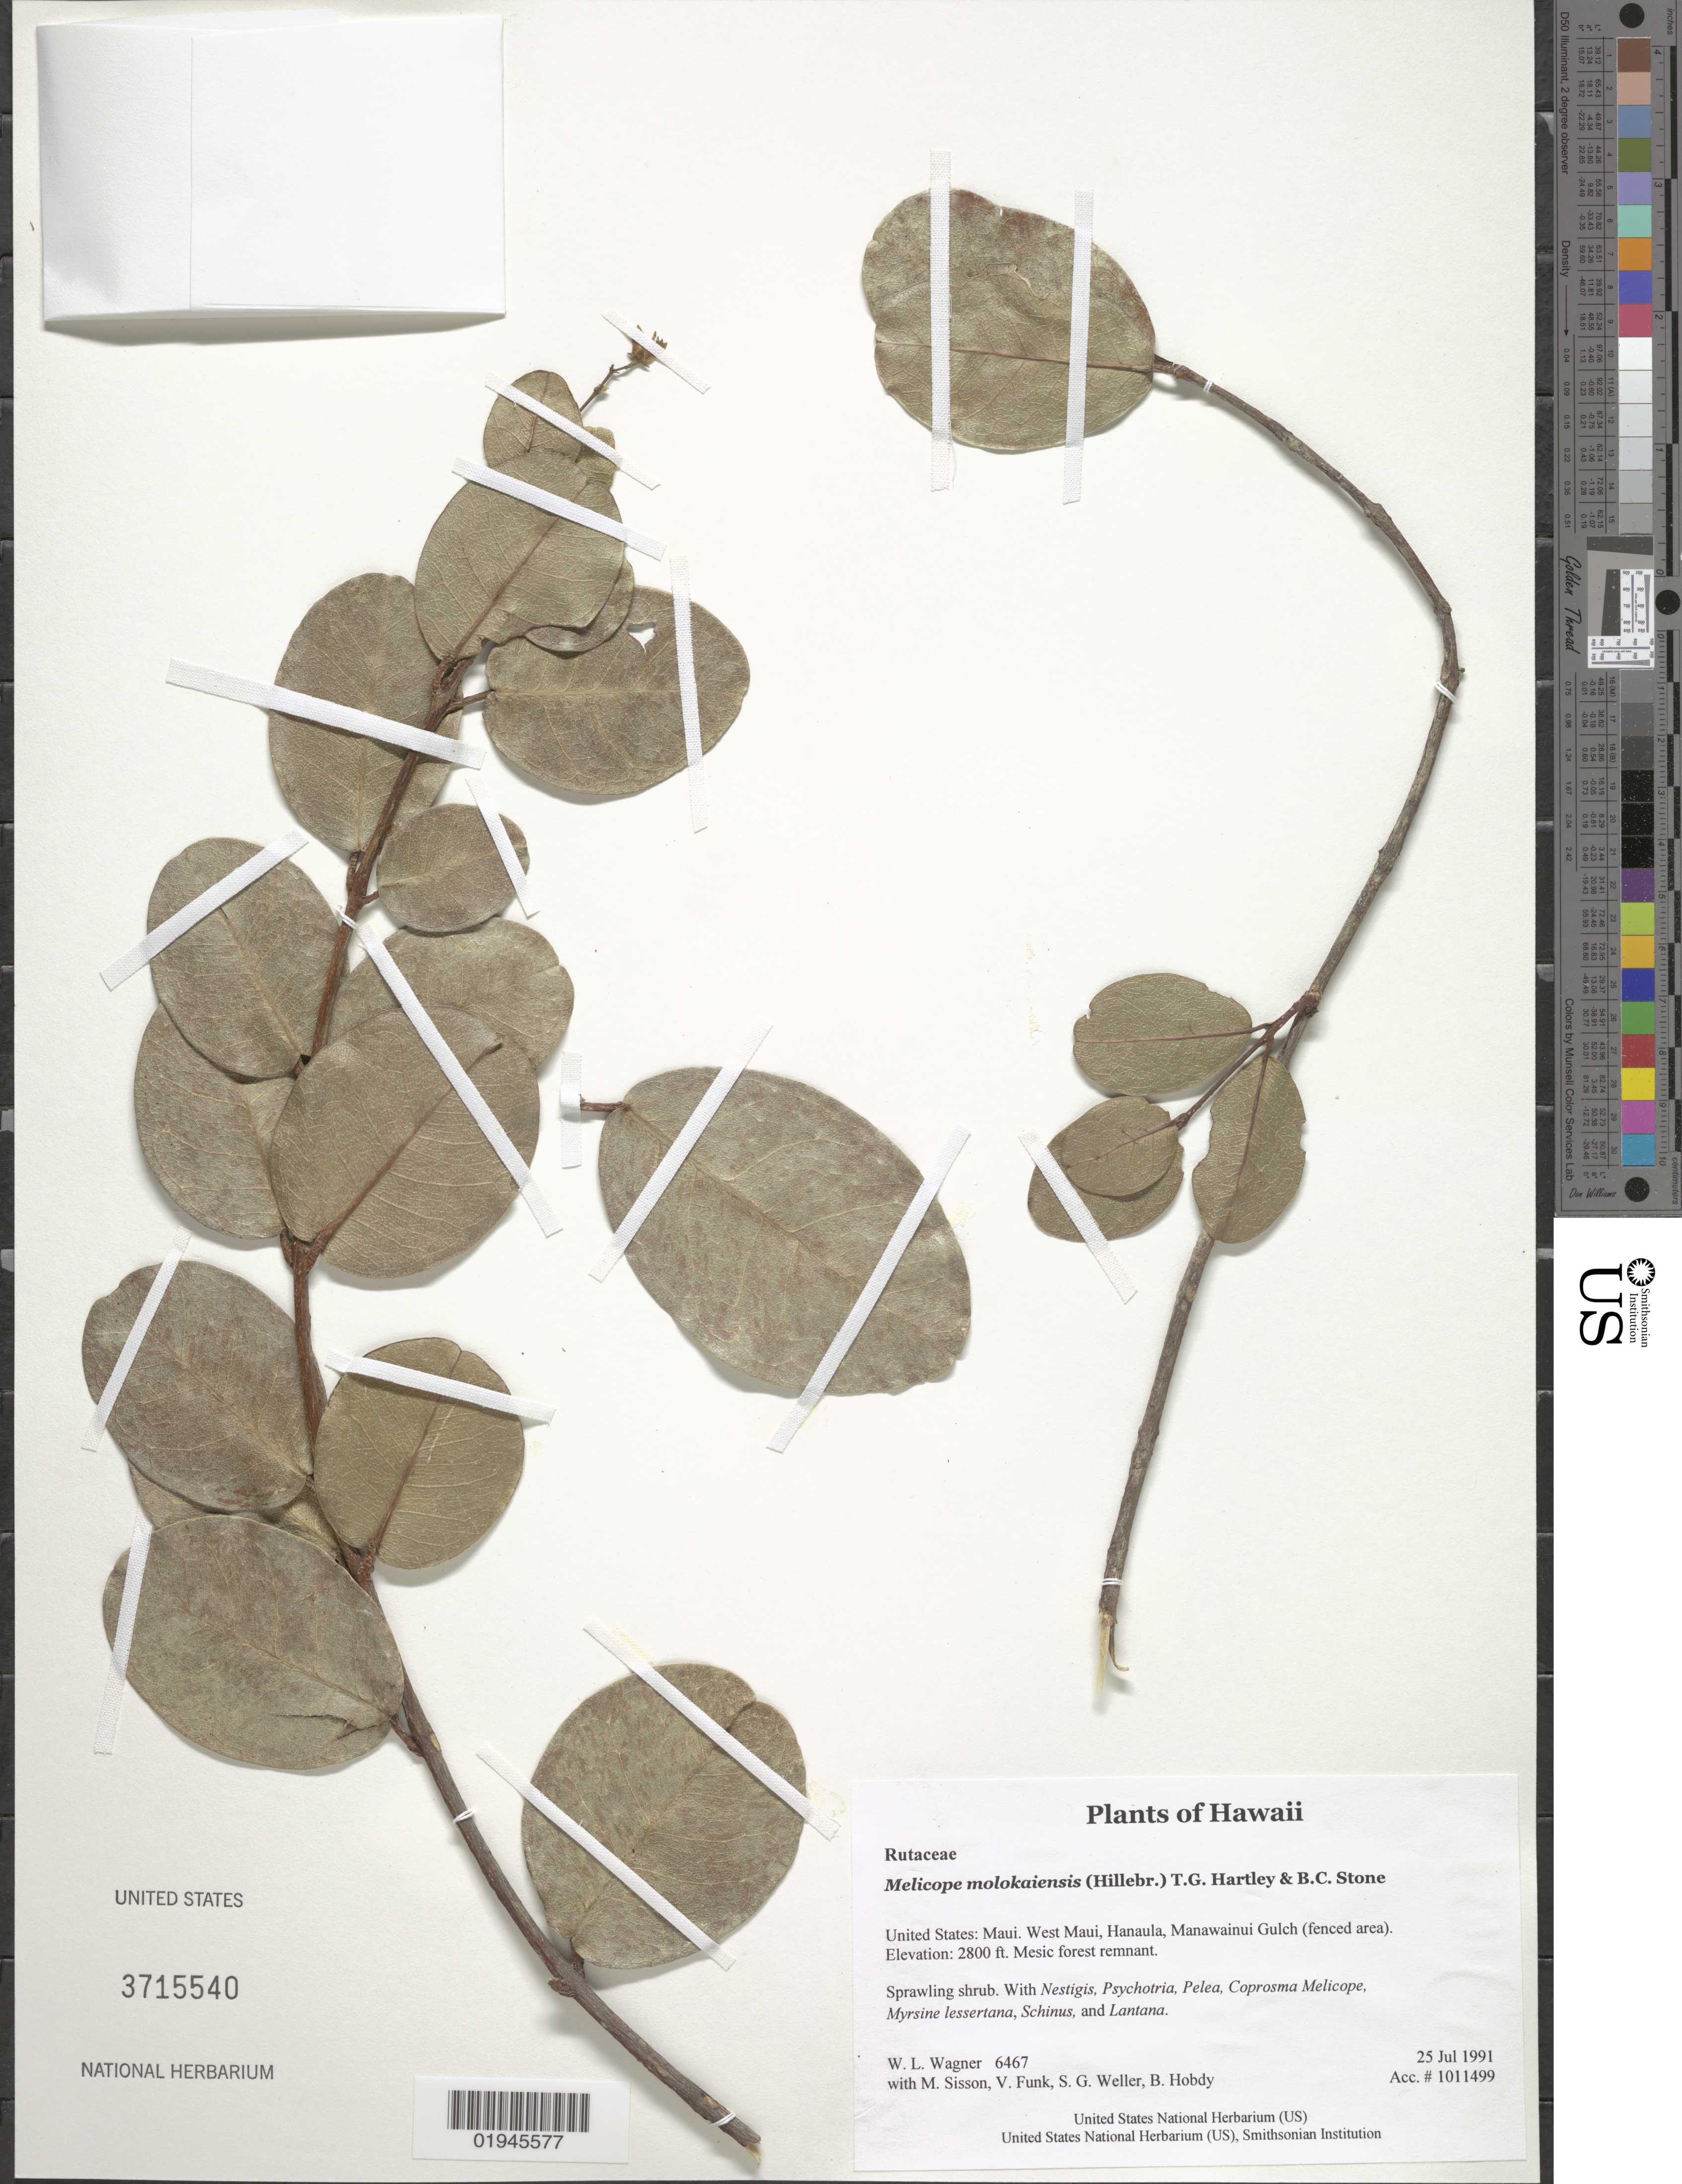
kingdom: Plantae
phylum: Tracheophyta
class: Magnoliopsida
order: Sapindales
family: Rutaceae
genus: Melicope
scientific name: Melicope molokaiensis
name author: (Hillebr.) T.G. Hartley & B.C. Stone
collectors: W. L. Wagner, M. Sisson, V. Funk, S. G. Weller & B. Hobdy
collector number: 6467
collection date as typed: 25 Jul 1991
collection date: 1991-07-25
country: United States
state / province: Hawaii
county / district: Maui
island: Maui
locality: West Maui, Hanaula, Manawainui Gulch (fenced area)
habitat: Mesic forest remnant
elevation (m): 853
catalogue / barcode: US 3715540